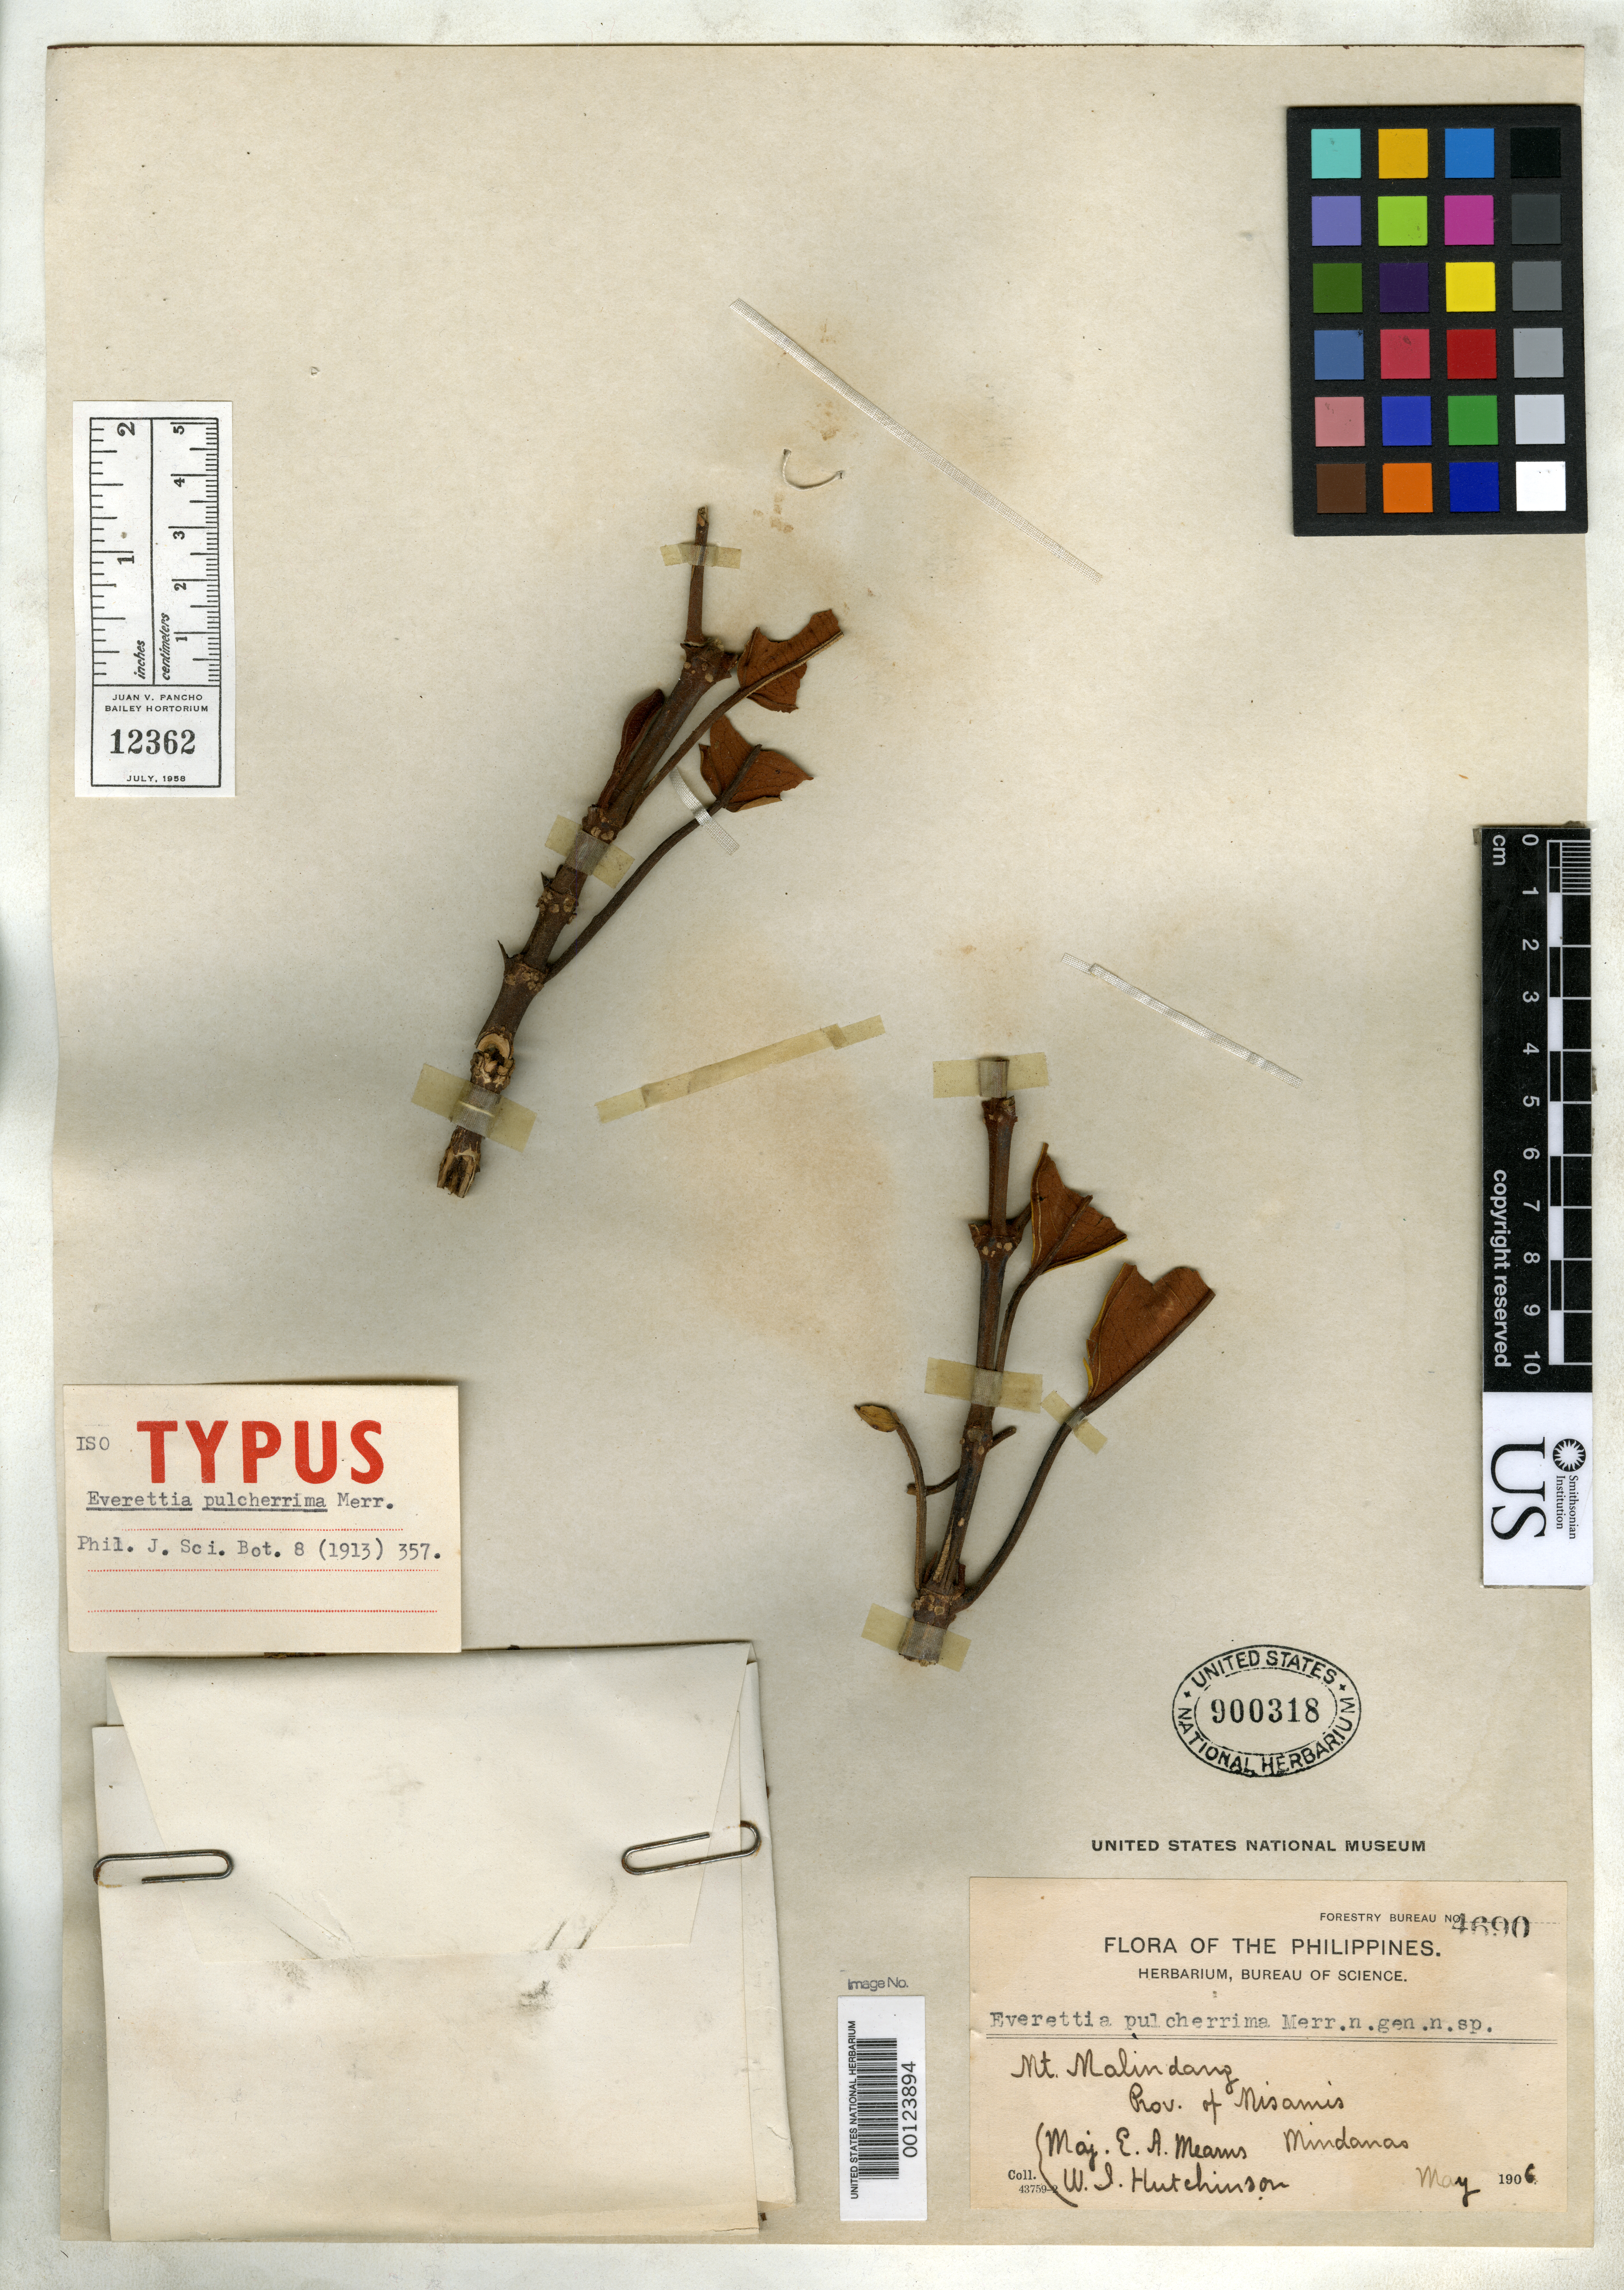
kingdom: Plantae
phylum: Tracheophyta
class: Magnoliopsida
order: Myrtales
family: Melastomataceae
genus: Everettia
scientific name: Everettia pulcherrima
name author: Merr.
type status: Isotype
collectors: E. A. Mearns & W. I. Hutchinson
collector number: Bur. Sci. 4690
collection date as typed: May 1906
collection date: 1906-05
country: Philippines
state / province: Northern Mindanao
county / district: Misamis Occidental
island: Mindanao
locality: Mt. Malindang.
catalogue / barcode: US 900318